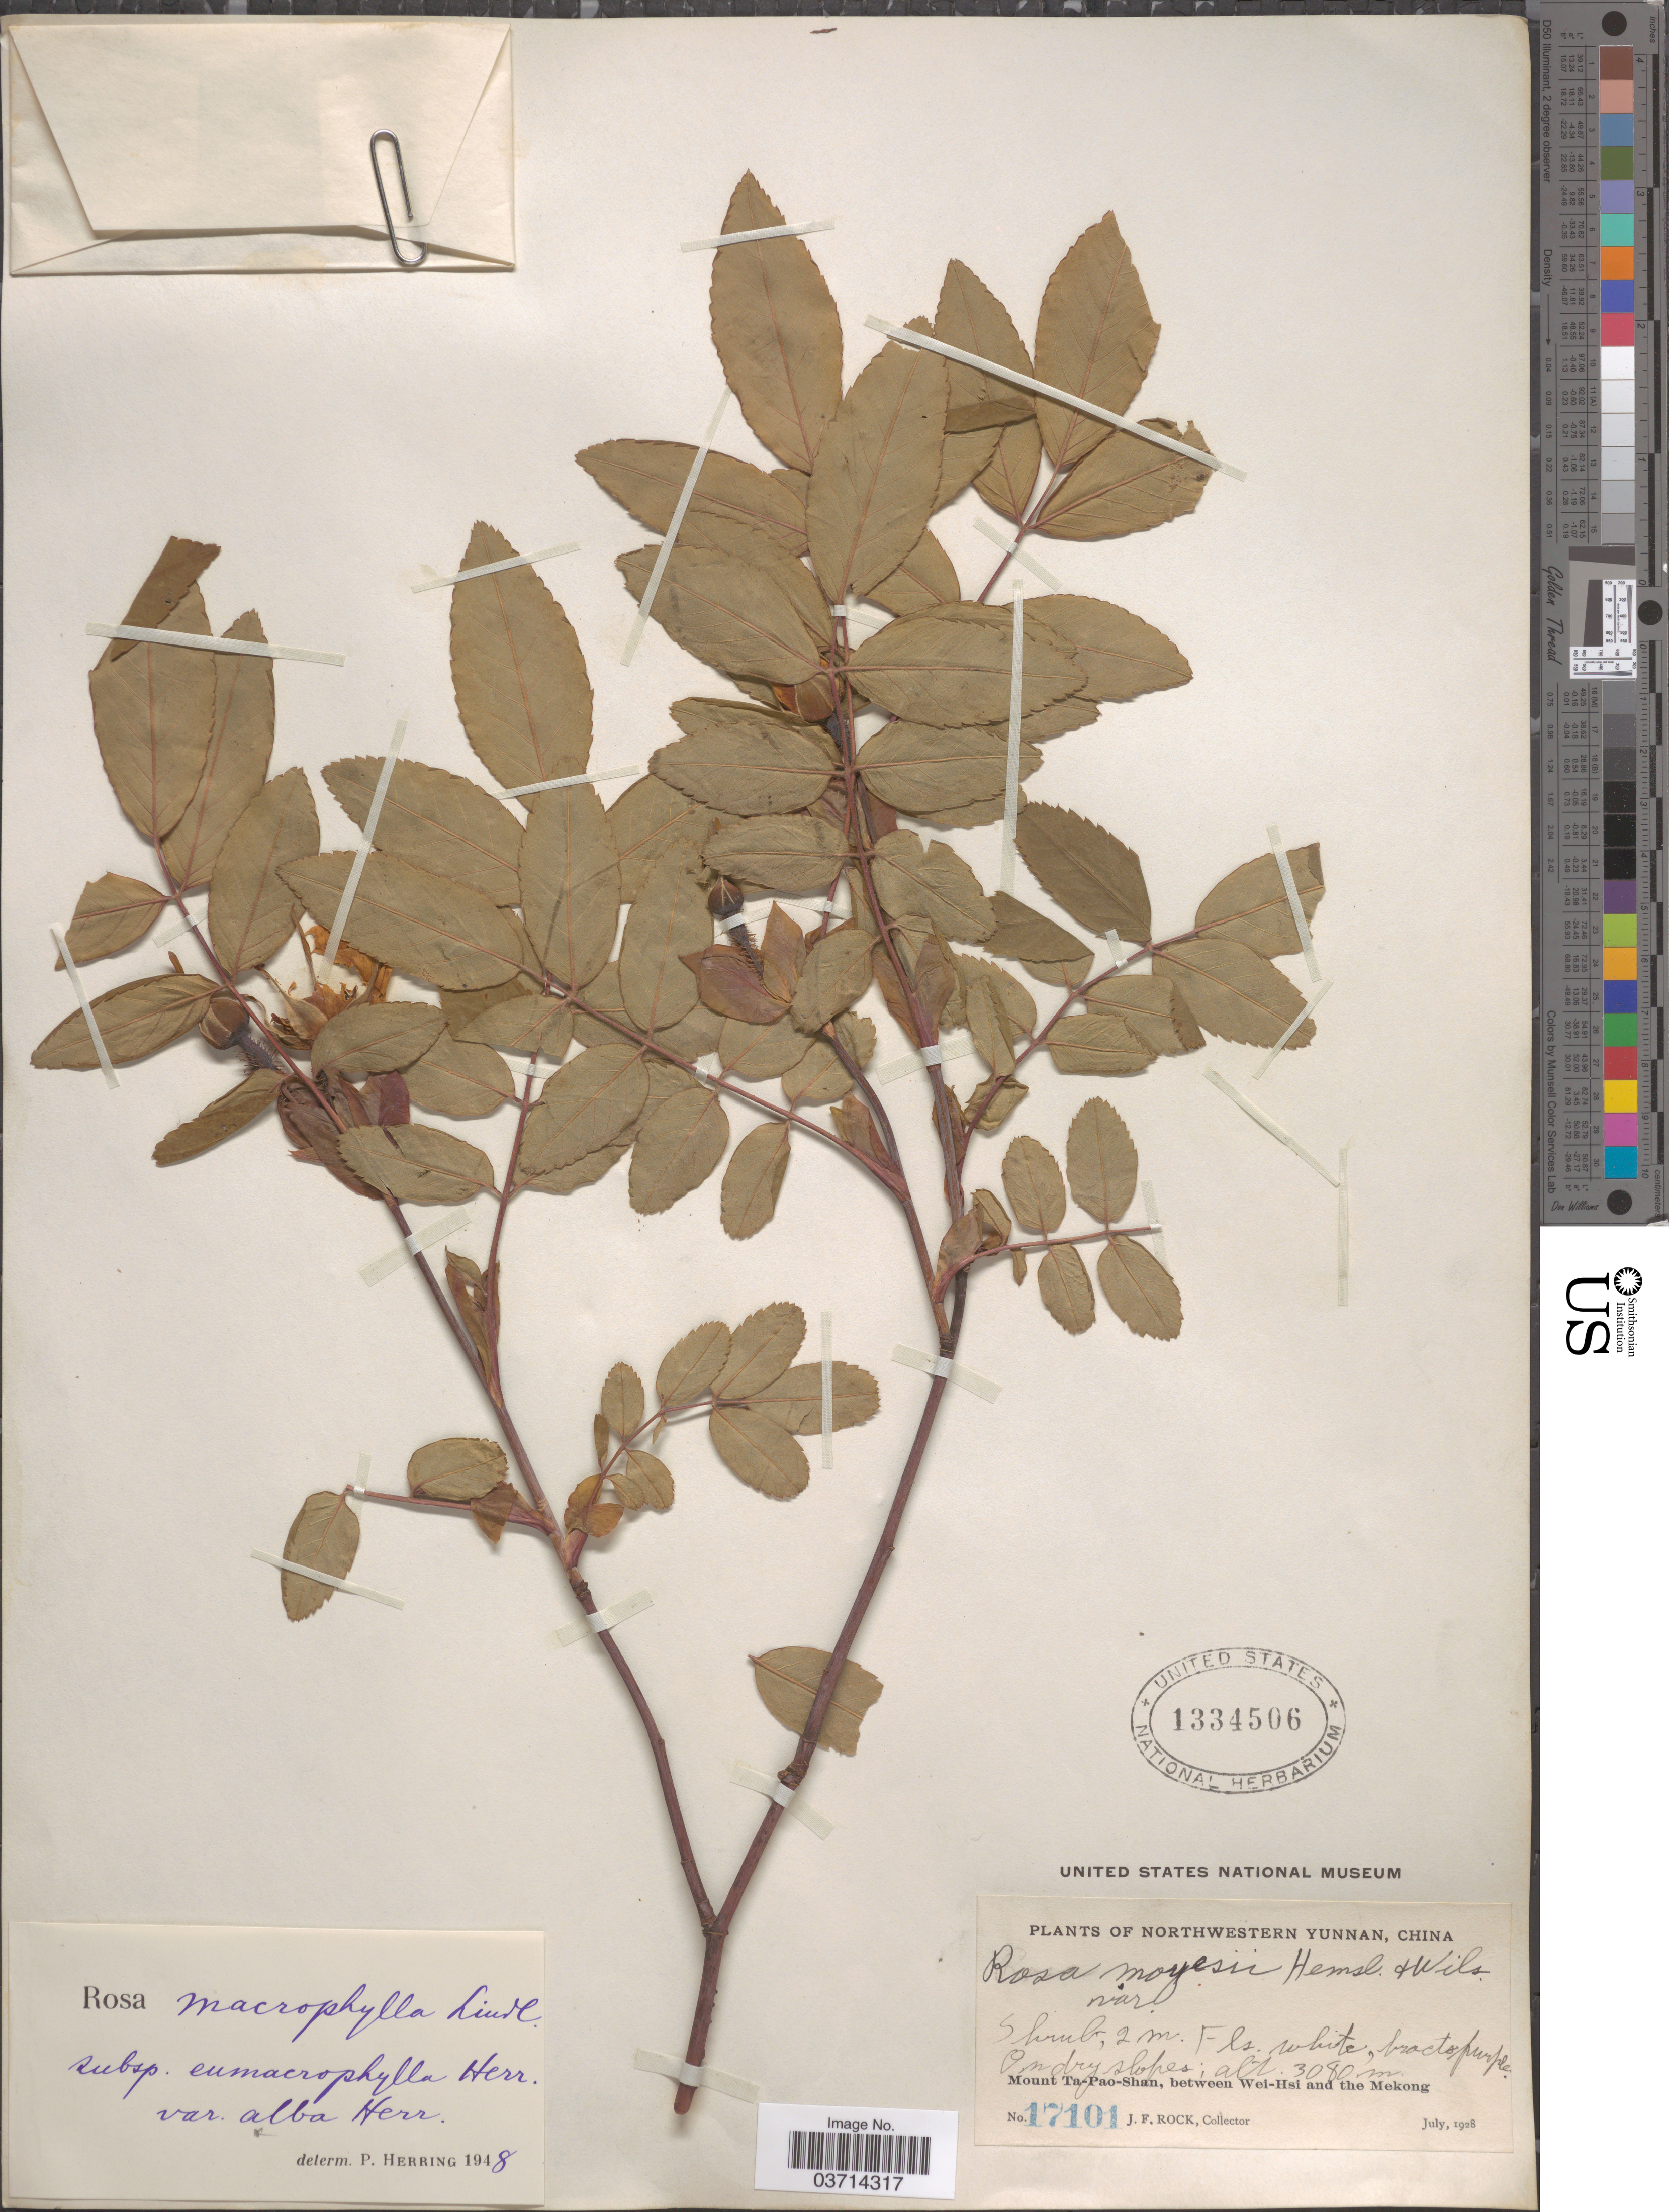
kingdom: Plantae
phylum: Tracheophyta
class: Magnoliopsida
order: Rosales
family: Rosaceae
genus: Rosa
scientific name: Rosa macrophylla var. macrophylla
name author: Lindl.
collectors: J. Rock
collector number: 17101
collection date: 1928-07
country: China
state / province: Yunnan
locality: Northwestern Yunnan. Mount Ta-Pao-Shan, between Wei-Hsi and the Mekong.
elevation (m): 3080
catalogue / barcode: US 1334506